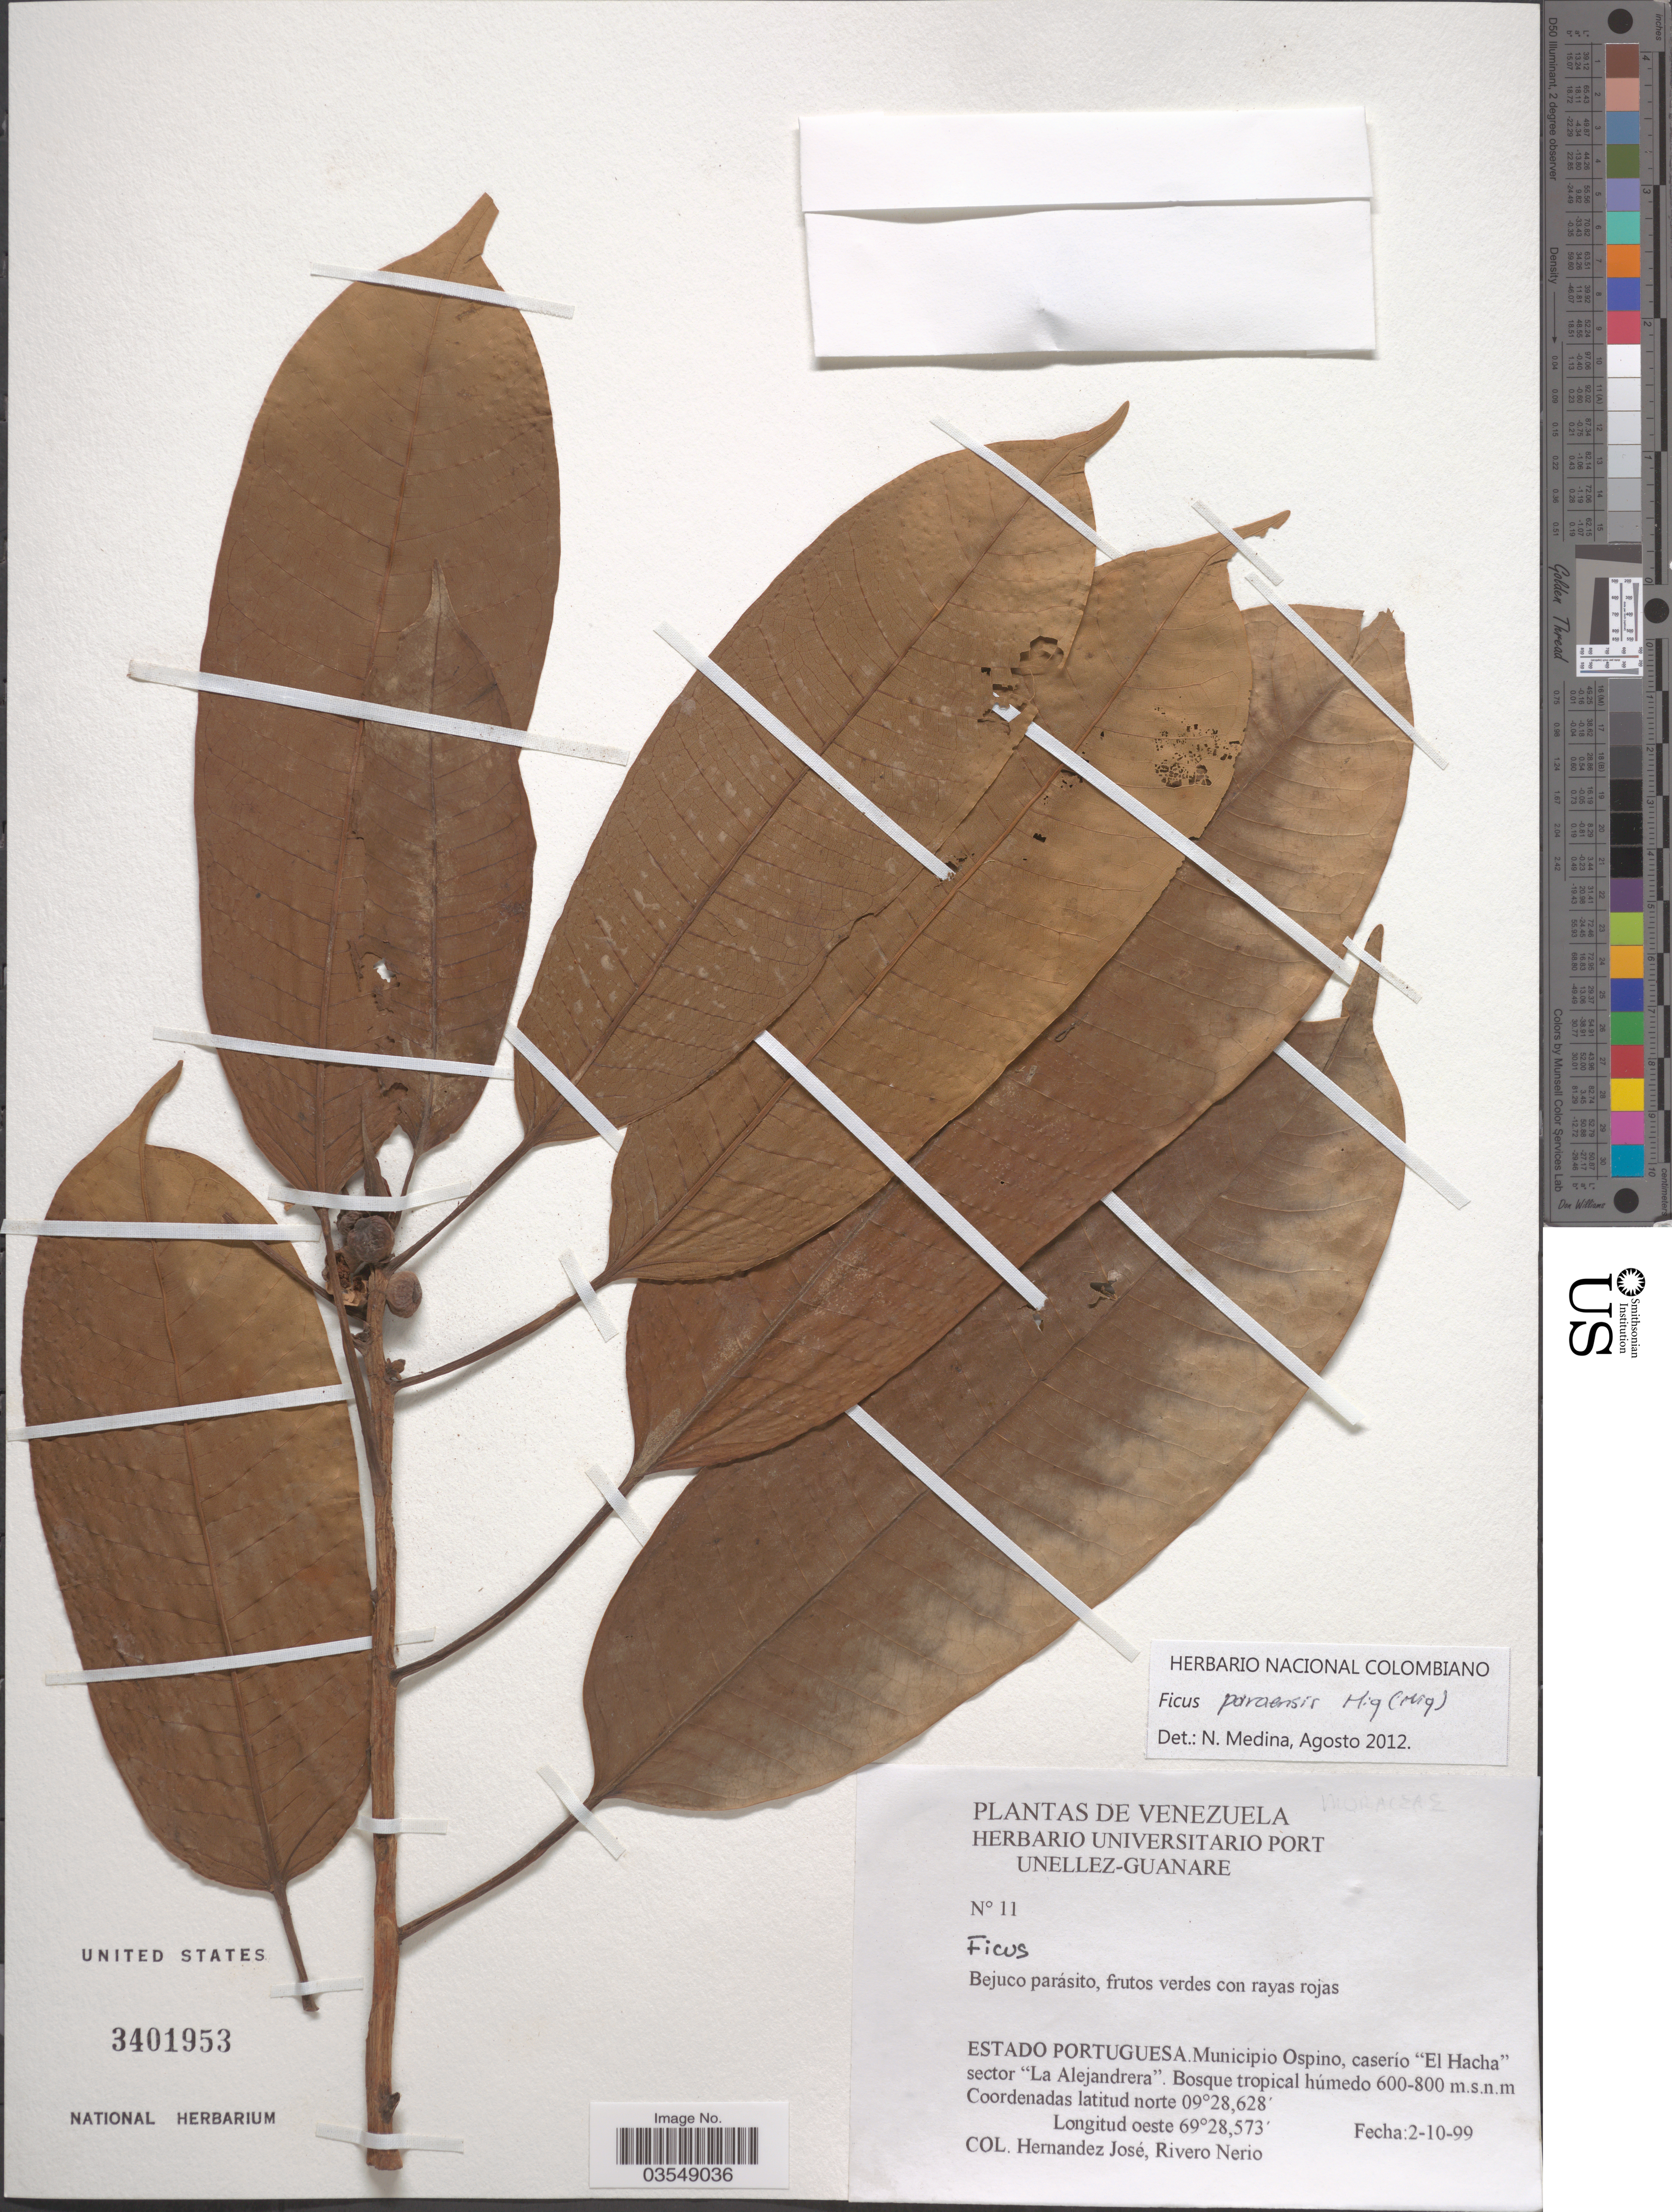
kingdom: Plantae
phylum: Tracheophyta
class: Magnoliopsida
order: Rosales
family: Moraceae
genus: Ficus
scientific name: Ficus paraensis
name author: (Miq.) Miq.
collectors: R. N. Hernandez Jose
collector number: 1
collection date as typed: Transcribed d/m/y: 2/10/99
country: Venezuela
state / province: Portuguesa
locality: Municipio Ospino, caserío "El Hacha" sector "La Alejandrera".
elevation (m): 600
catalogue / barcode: US 3401953